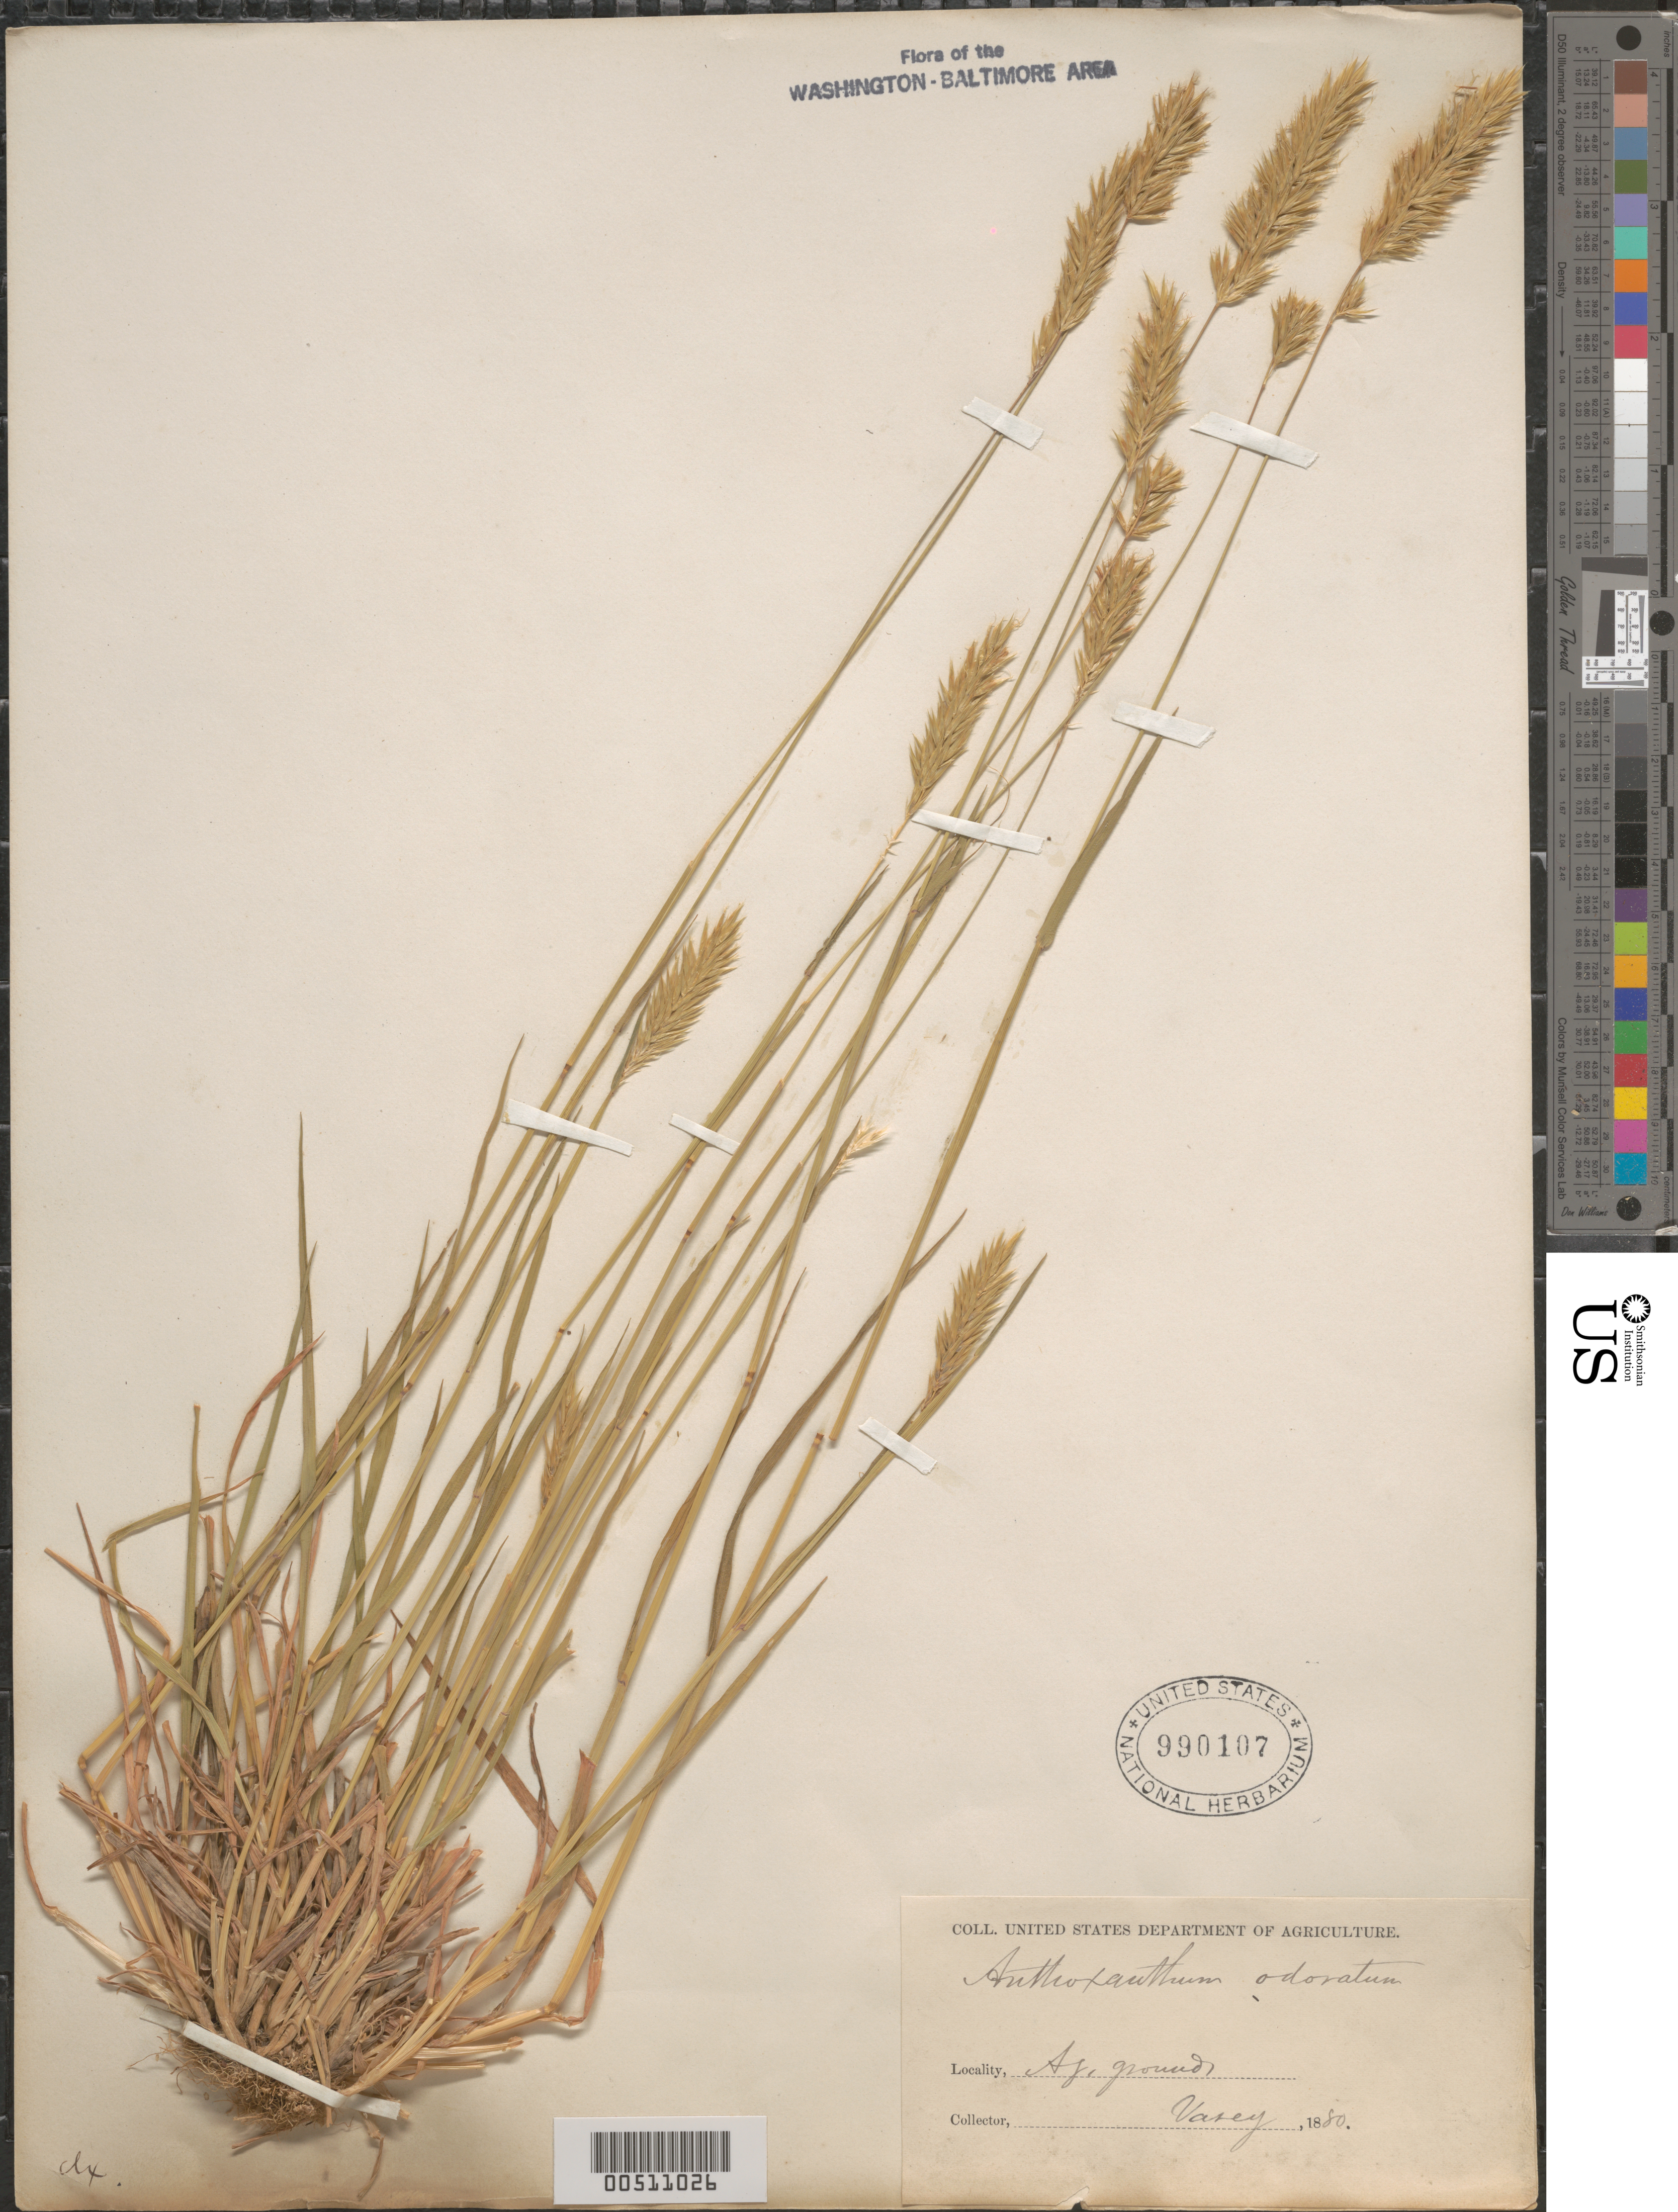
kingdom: Plantae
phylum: Tracheophyta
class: Liliopsida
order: Poales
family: Poaceae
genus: Anthoxanthum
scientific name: Anthoxanthum odoratum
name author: L.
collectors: G. Vasey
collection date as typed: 1880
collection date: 1880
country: United States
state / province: District of Columbia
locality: Agriculture grounds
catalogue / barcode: US 990107